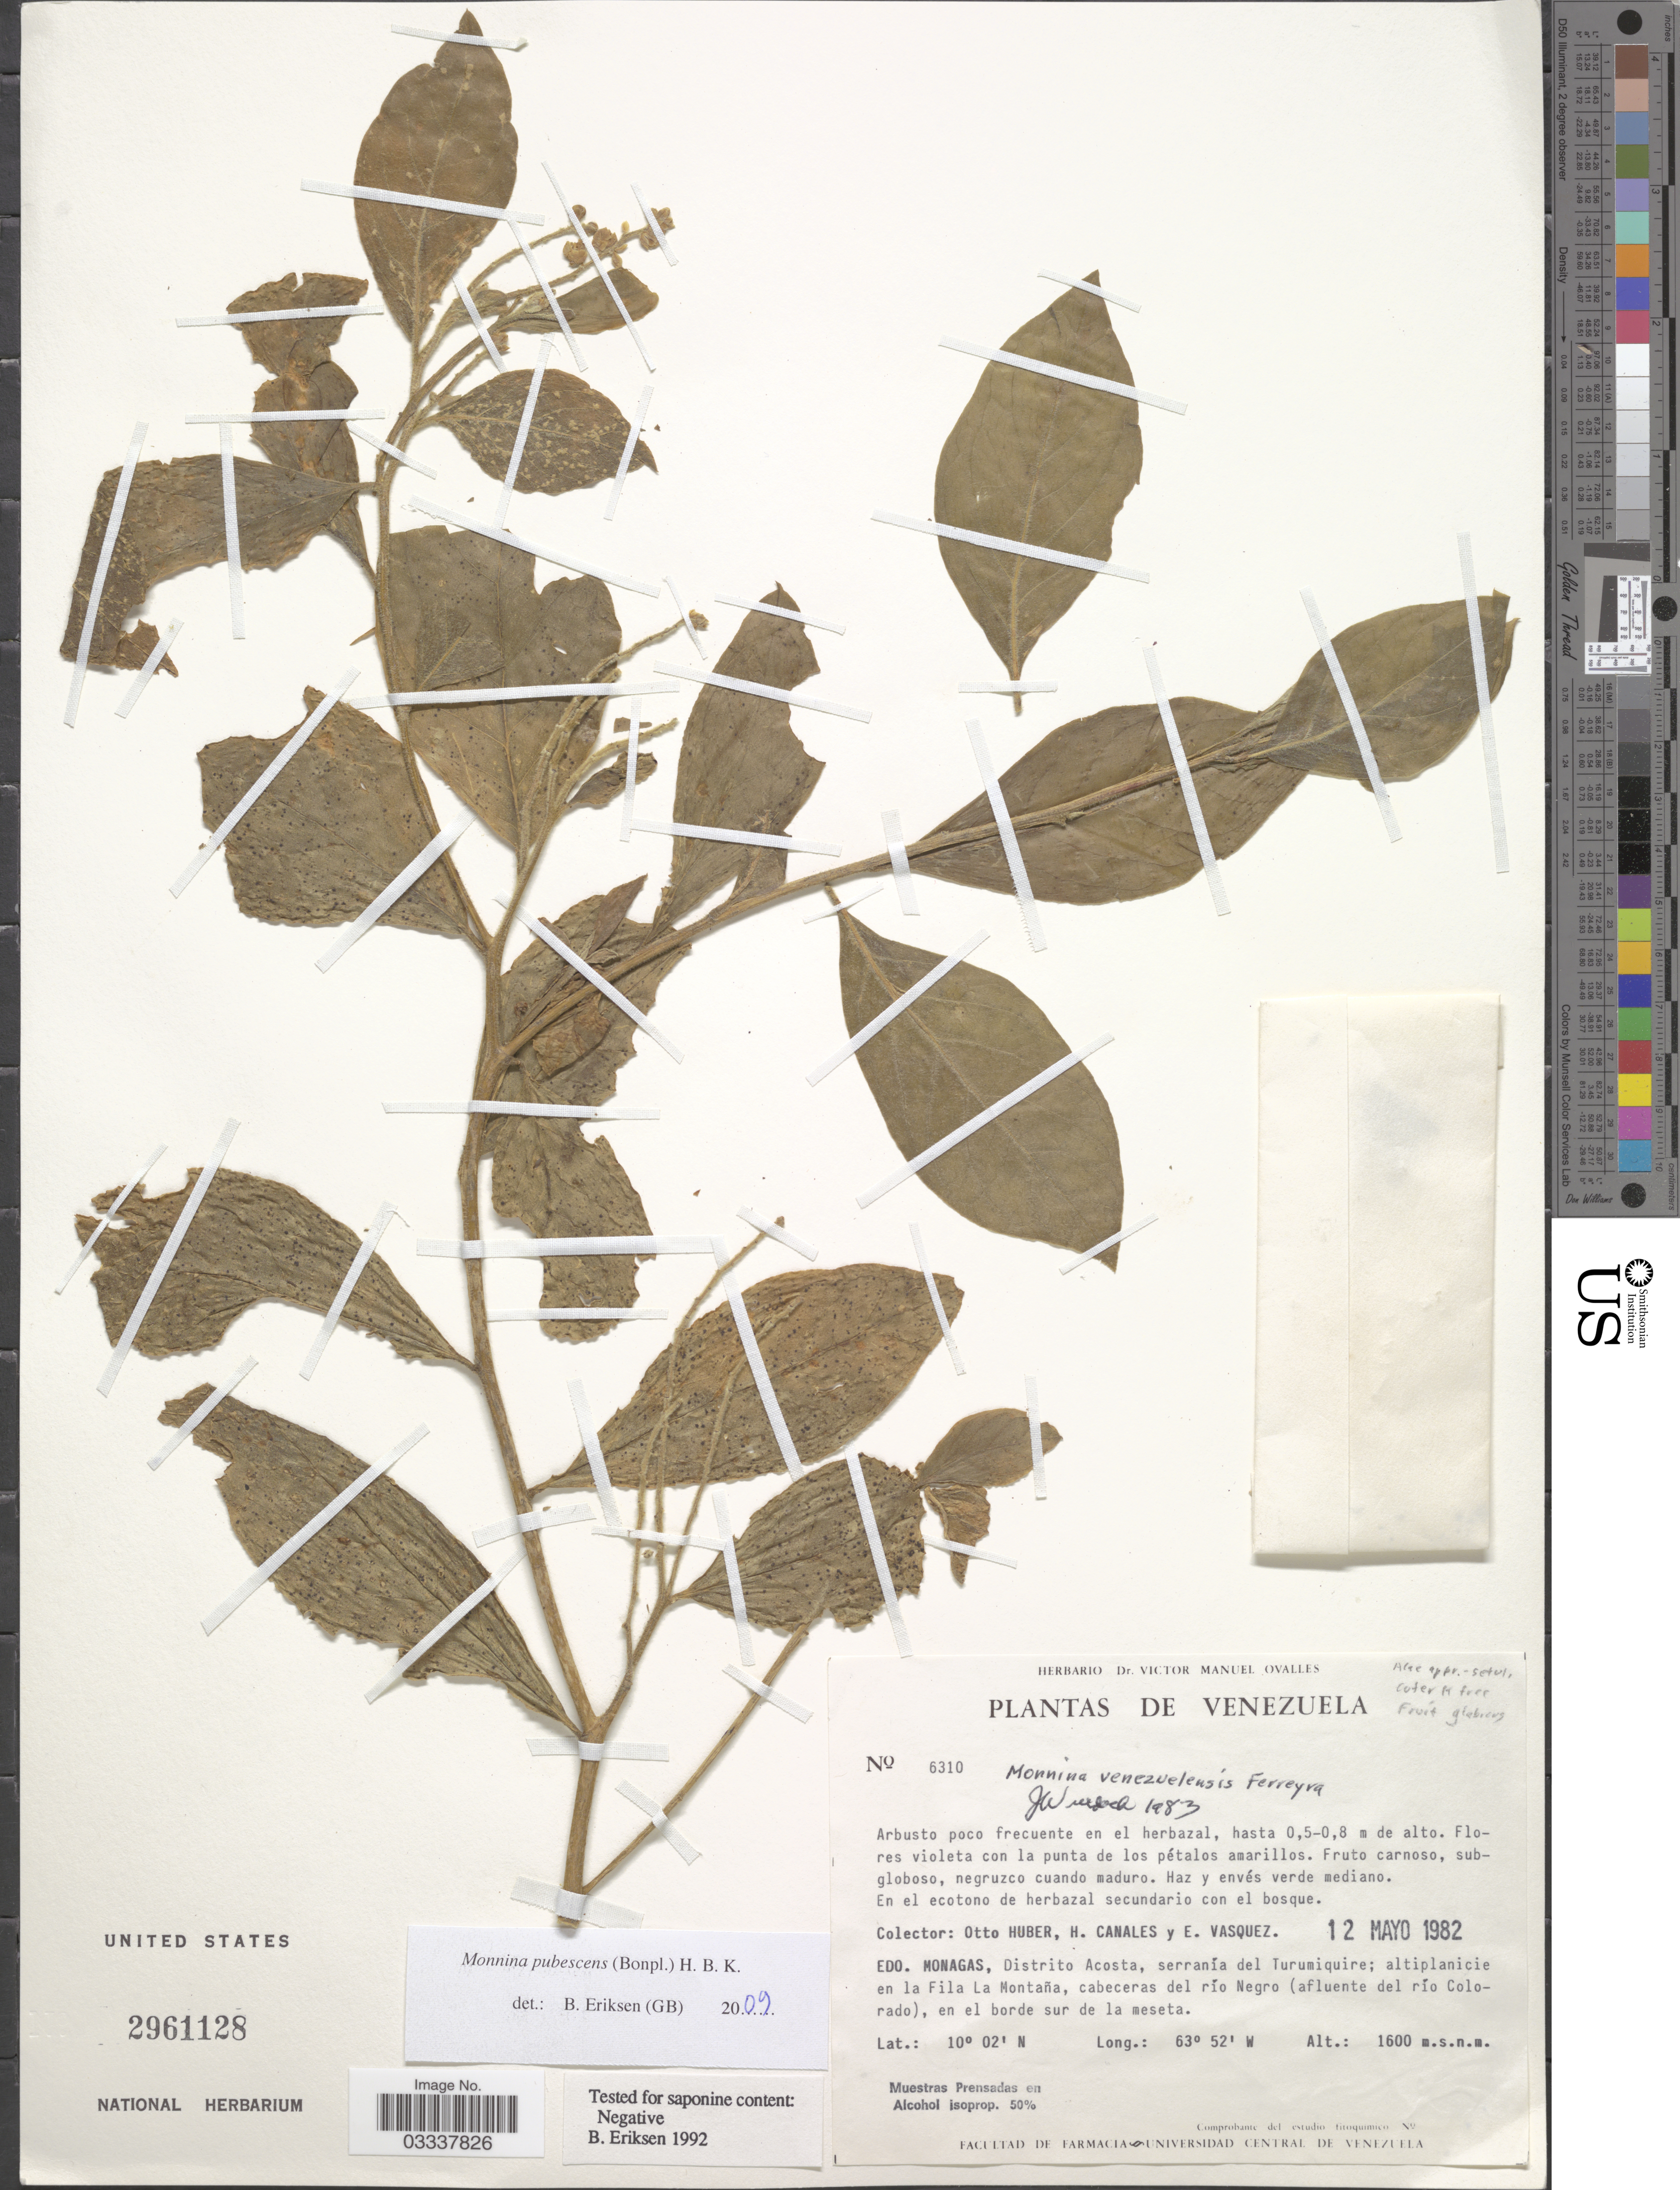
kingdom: Plantae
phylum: Tracheophyta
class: Magnoliopsida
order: Fabales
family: Polygalaceae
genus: Monnina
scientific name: Monnina pubescens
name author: Kunth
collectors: O. Huber, H. Canales & E. Vasquez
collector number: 6310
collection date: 1982-05-12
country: Venezuela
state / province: Monagas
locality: Distrito Acosta, serranía del Turumiquire; altiplanicie en la Fila La Montaña, cabeceras del río Negro (afluente del río Colorado), en el borde sur de la meseta.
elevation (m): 1600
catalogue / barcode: US 2961128